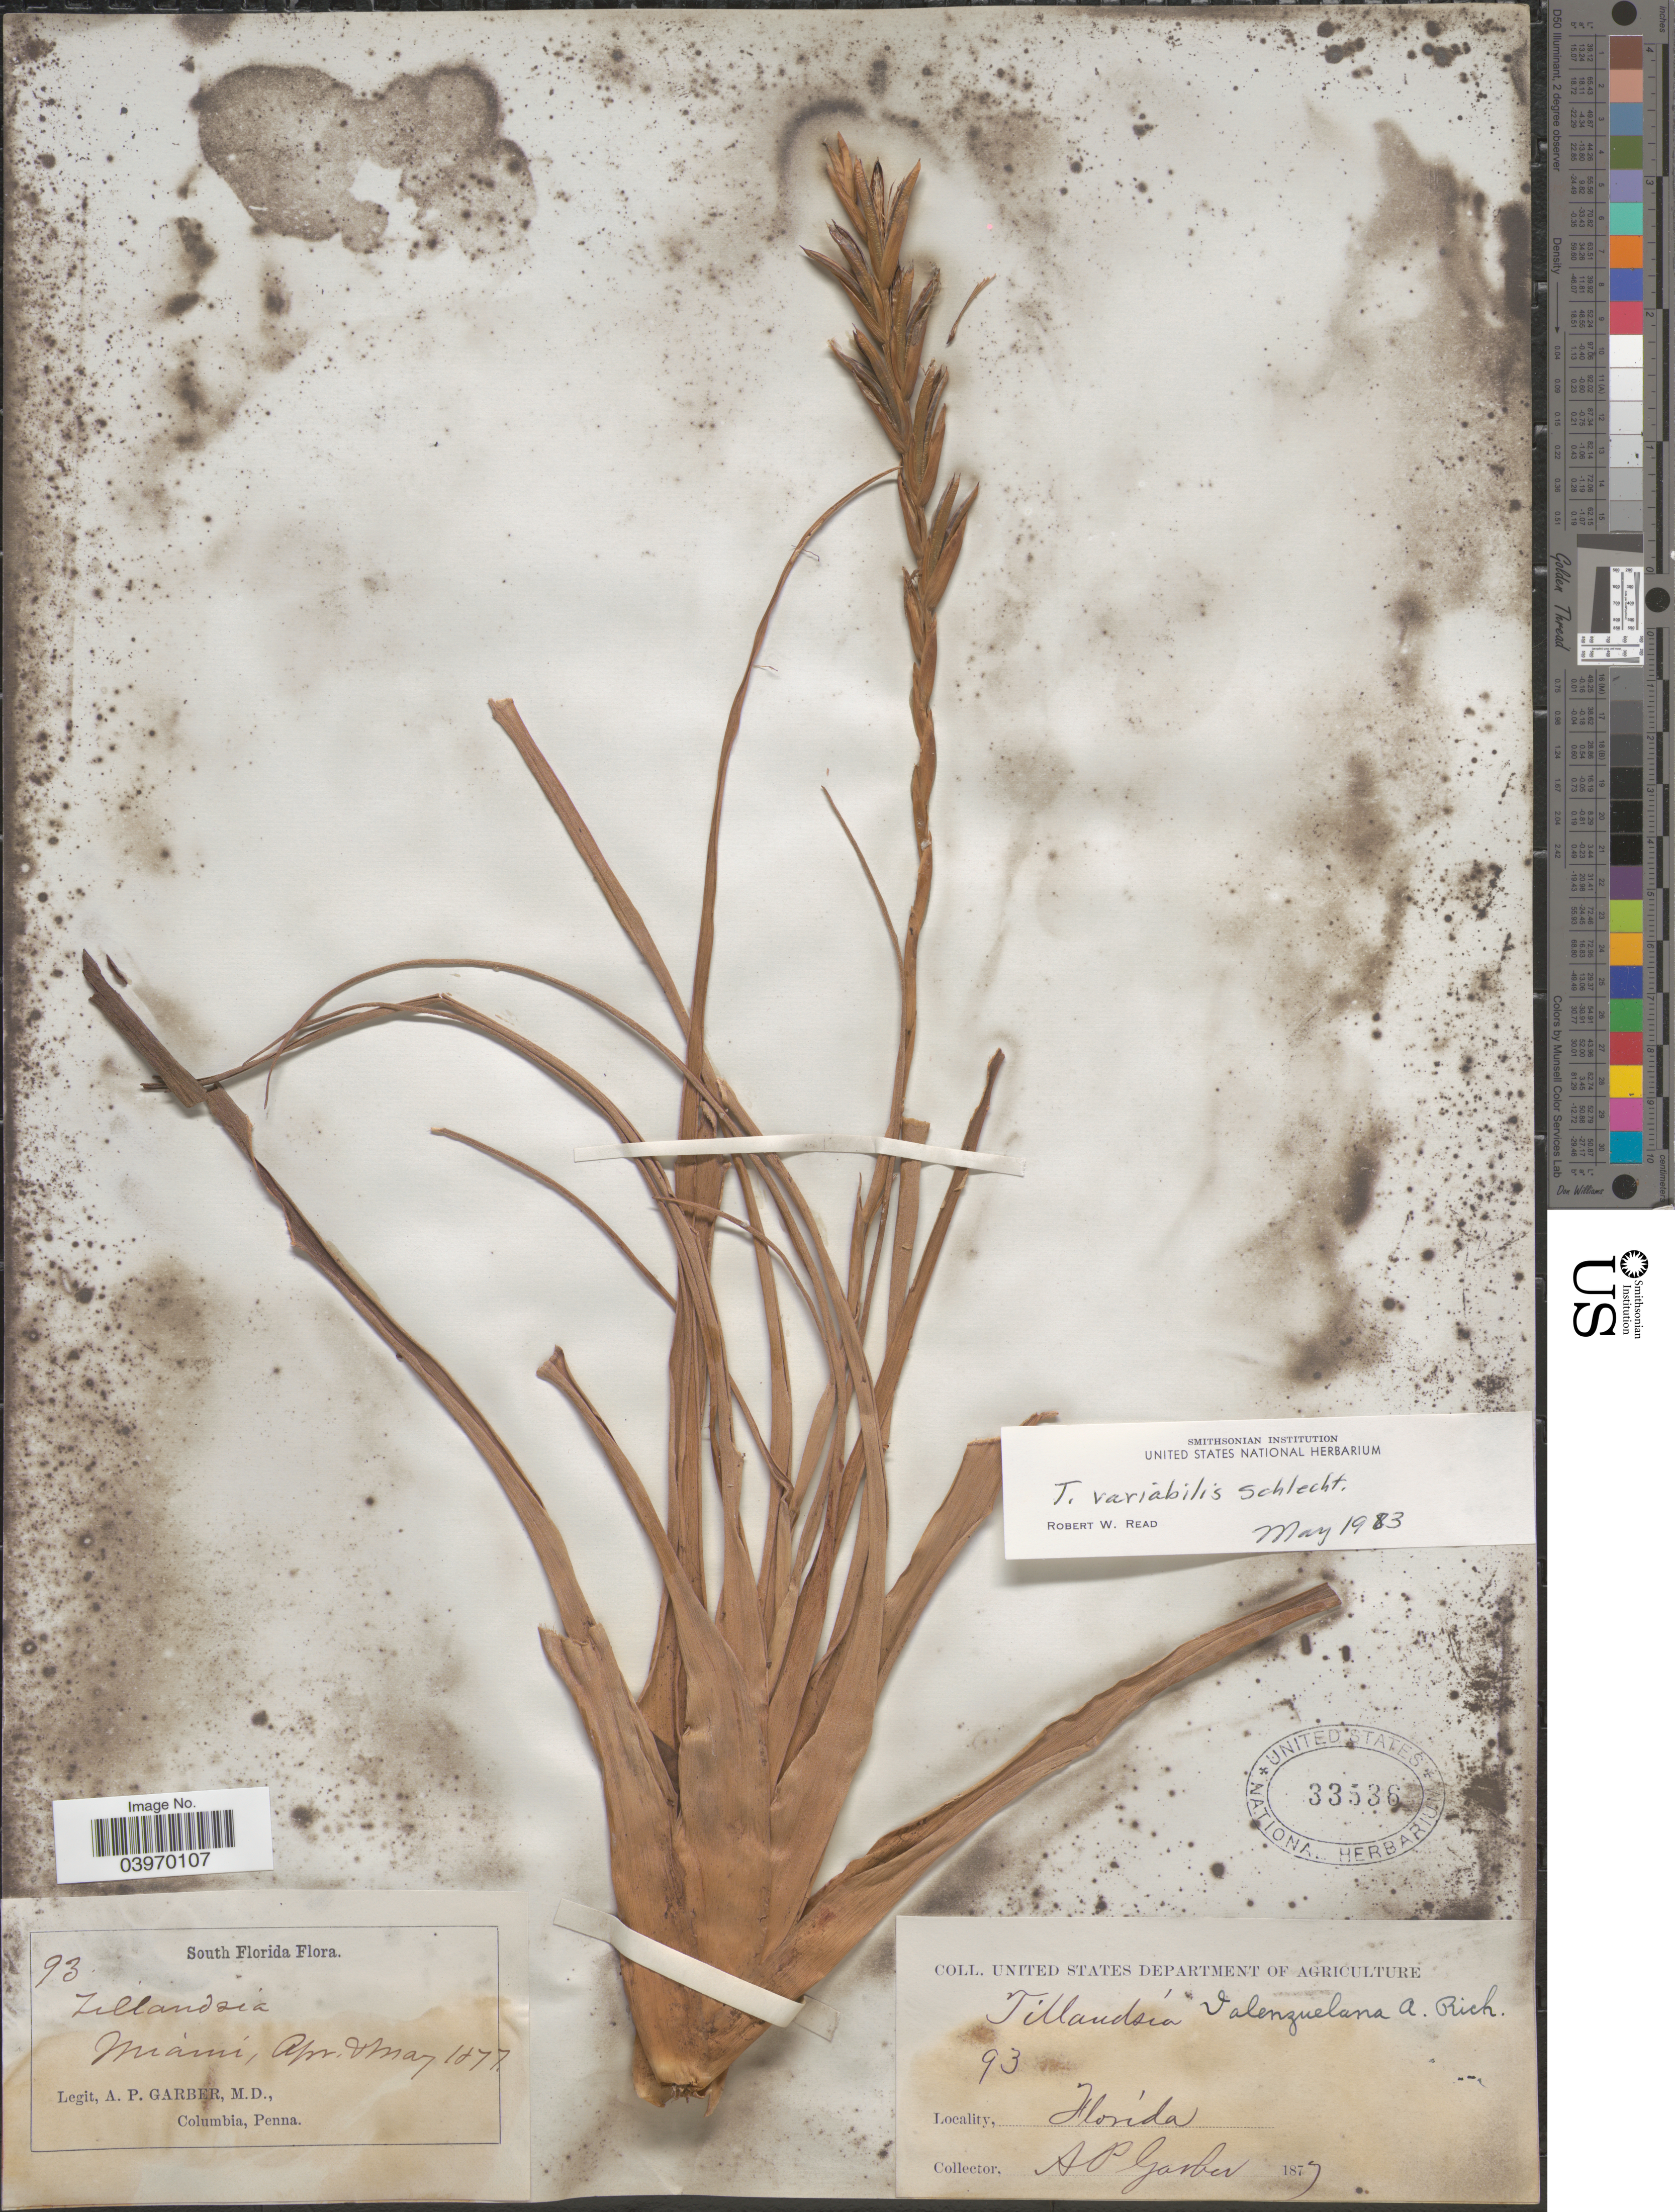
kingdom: Plantae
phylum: Tracheophyta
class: Liliopsida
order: Poales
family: Bromeliaceae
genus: Tillandsia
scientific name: Tillandsia variabilis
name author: Schltdl.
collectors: A. P. Garber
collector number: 93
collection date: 1877-04/1877-05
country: United States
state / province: Florida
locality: South Florida. Miami.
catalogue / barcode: US 33536